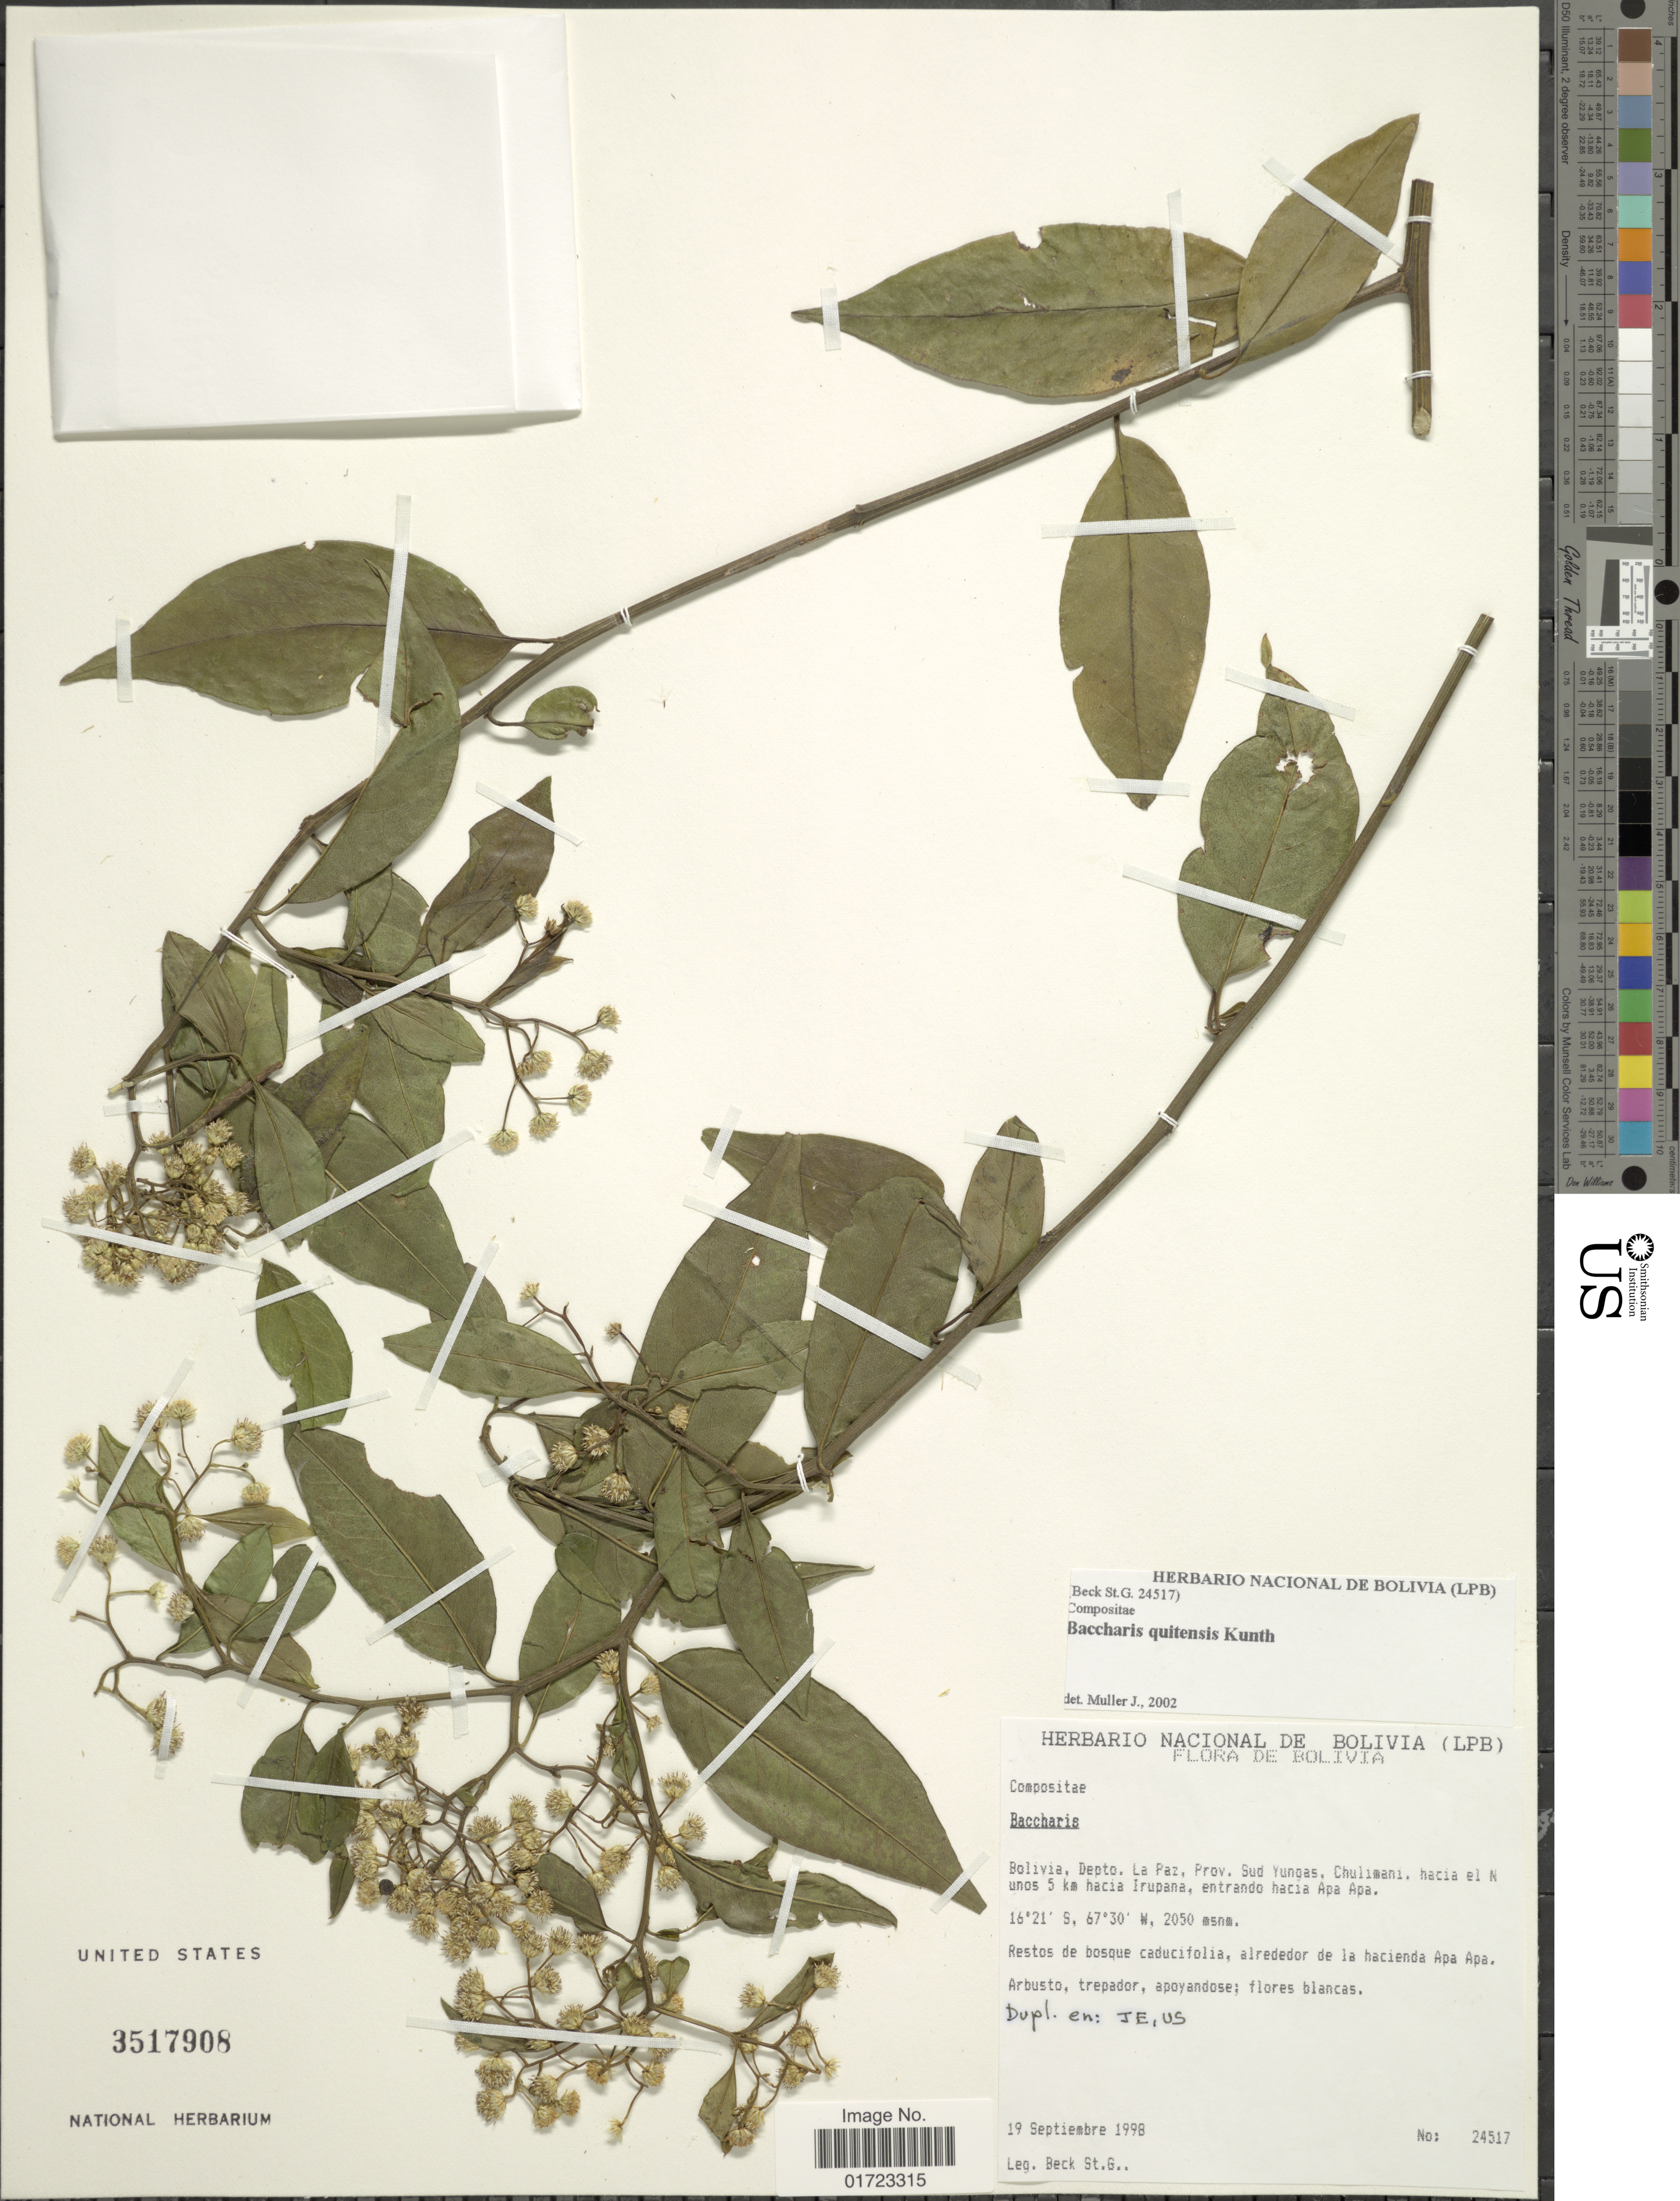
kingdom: Plantae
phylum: Tracheophyta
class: Magnoliopsida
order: Asterales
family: Asteraceae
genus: Baccharis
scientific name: Baccharis quitensis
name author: Kunth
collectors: S. G. Beck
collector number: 24517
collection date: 1998-09-19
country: Bolivia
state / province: La Paz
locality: Bolivia, Depto. La Paz. Prov. Sud Yungas, Chulimani, hacia el N unos 5 km Irupana, entrando hacia Apa Apa.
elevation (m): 2050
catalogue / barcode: US 3517908